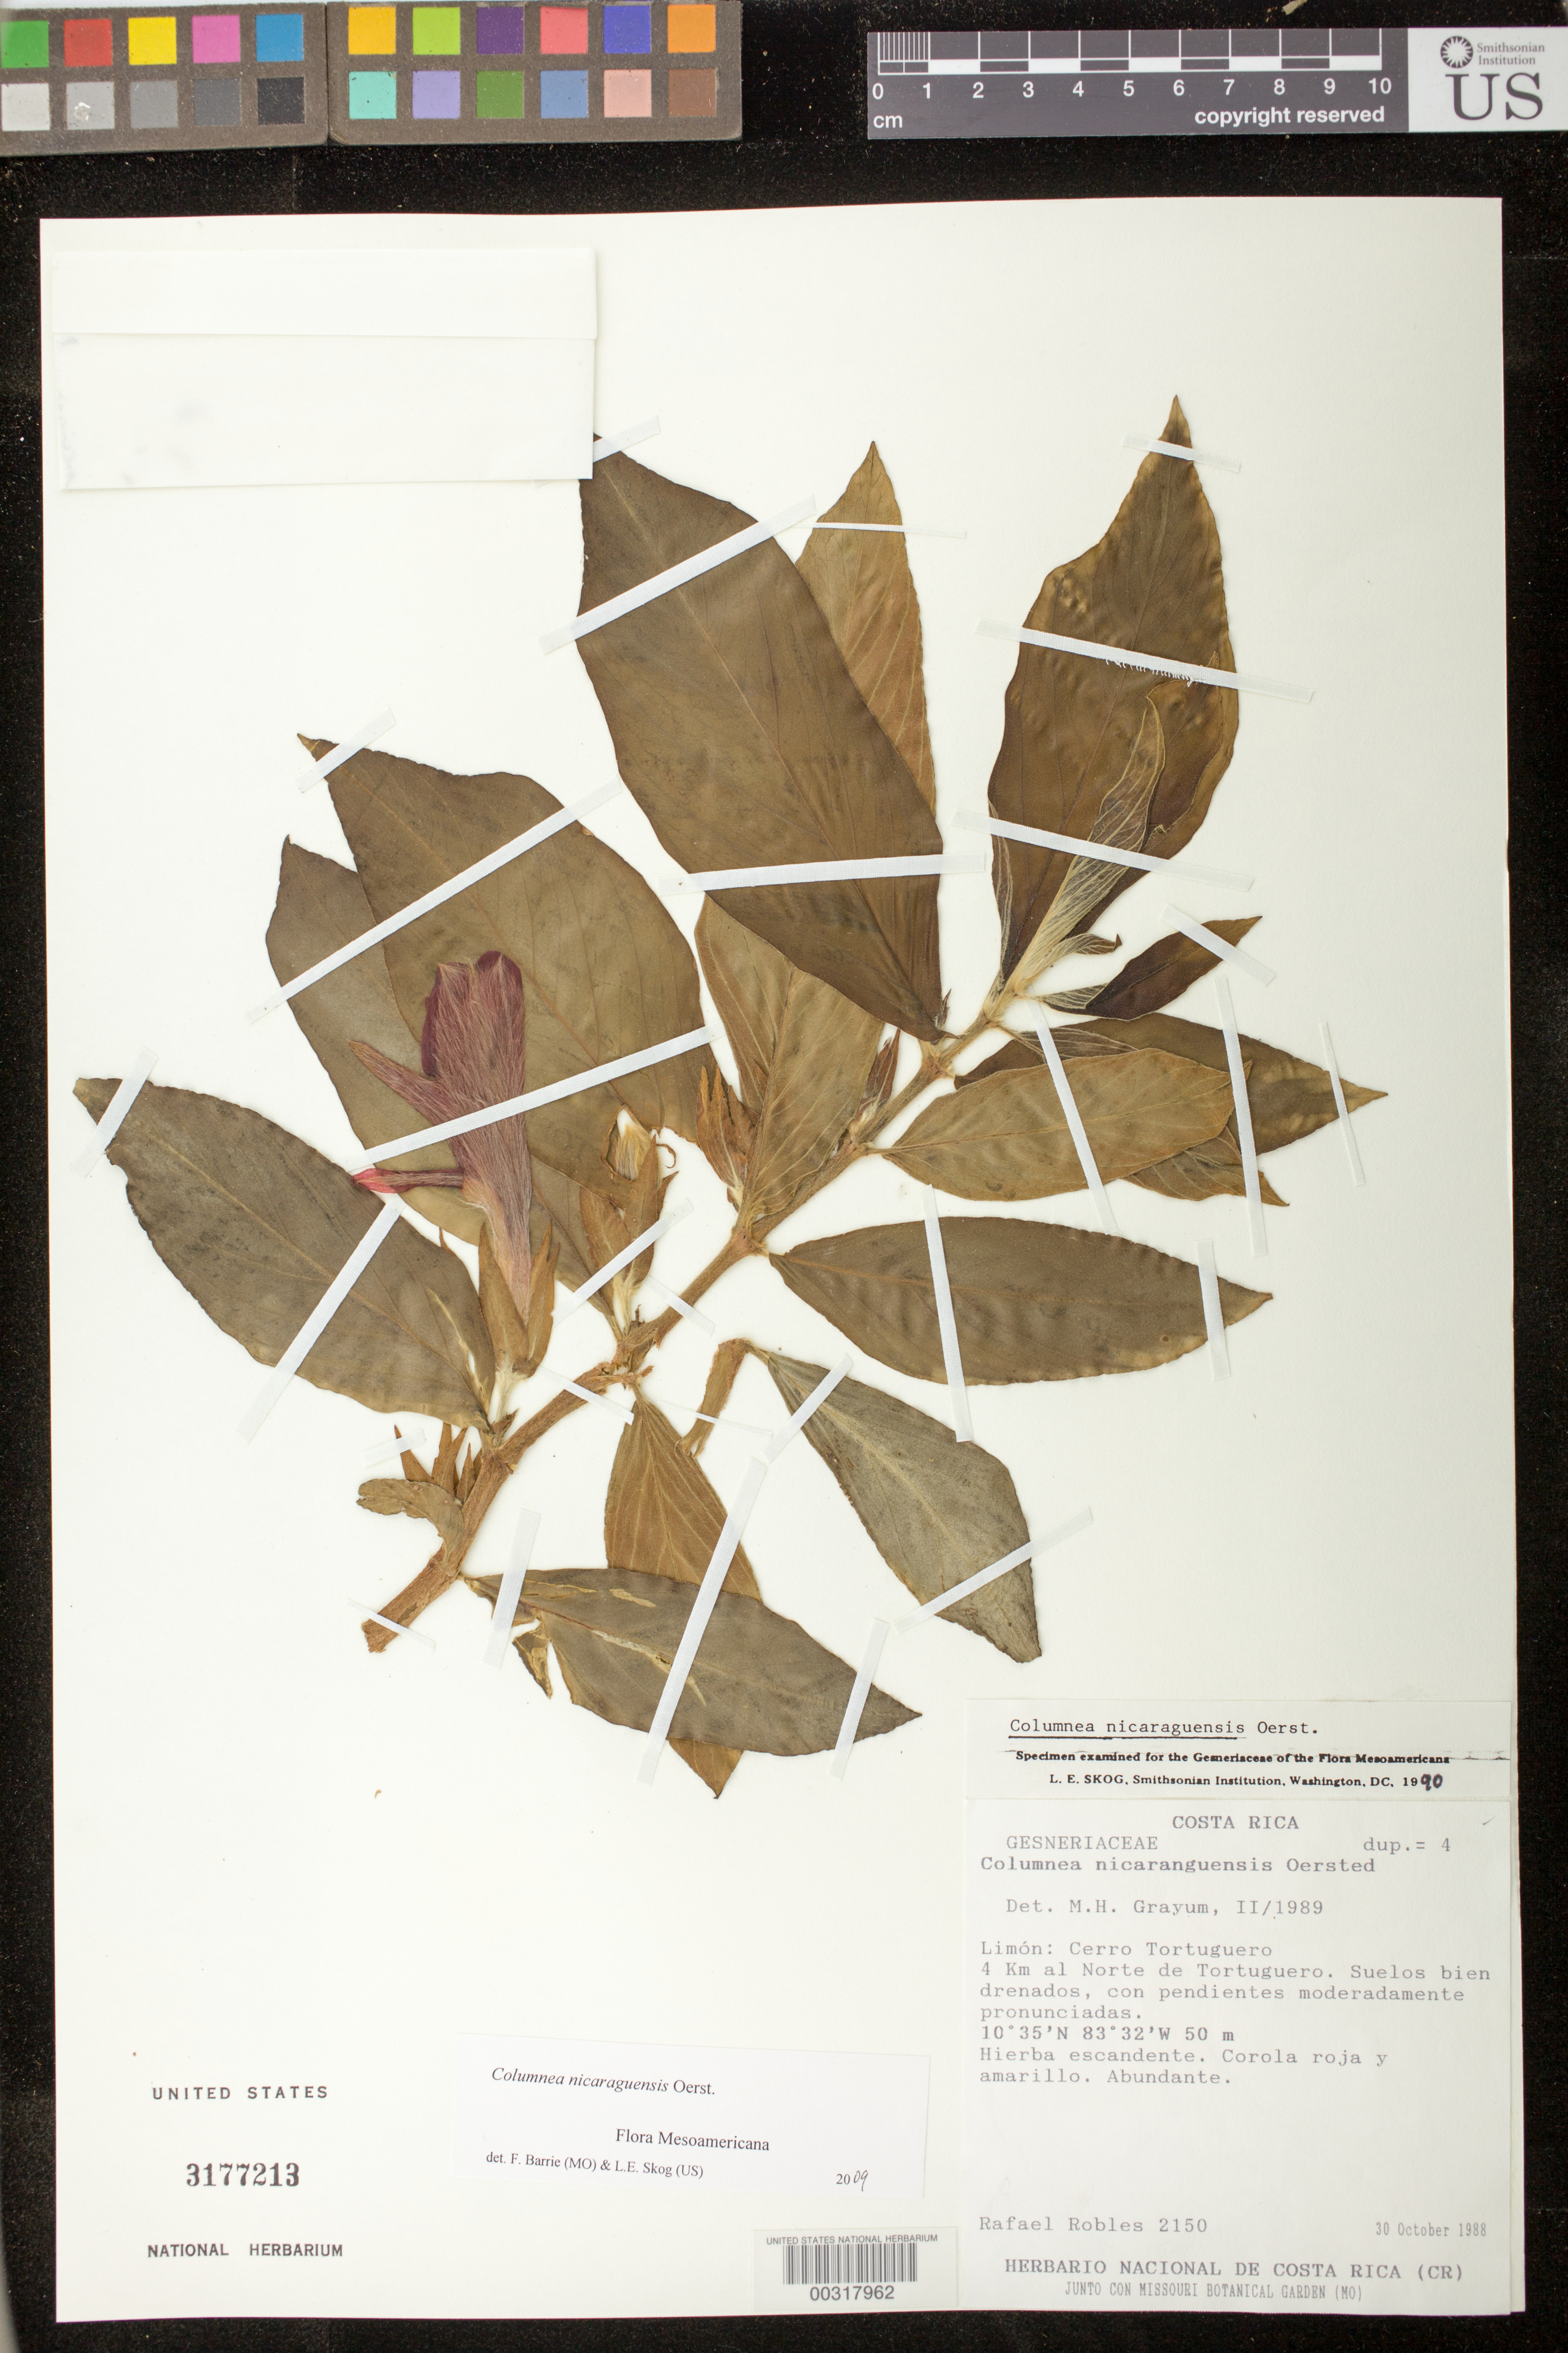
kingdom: Plantae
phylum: Tracheophyta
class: Magnoliopsida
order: Lamiales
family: Gesneriaceae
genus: Columnea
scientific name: Columnea nicaraguensis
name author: Oerst.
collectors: R. Robles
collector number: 2150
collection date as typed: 30 Oct 1988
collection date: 1988-10-30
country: Costa Rica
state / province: Limón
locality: Cerro Tortuguero, 4 km N of Tortuguero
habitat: Suelos bien drenados, con pendientes moderadamente pronunciadas.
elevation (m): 50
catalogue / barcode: US 3177213